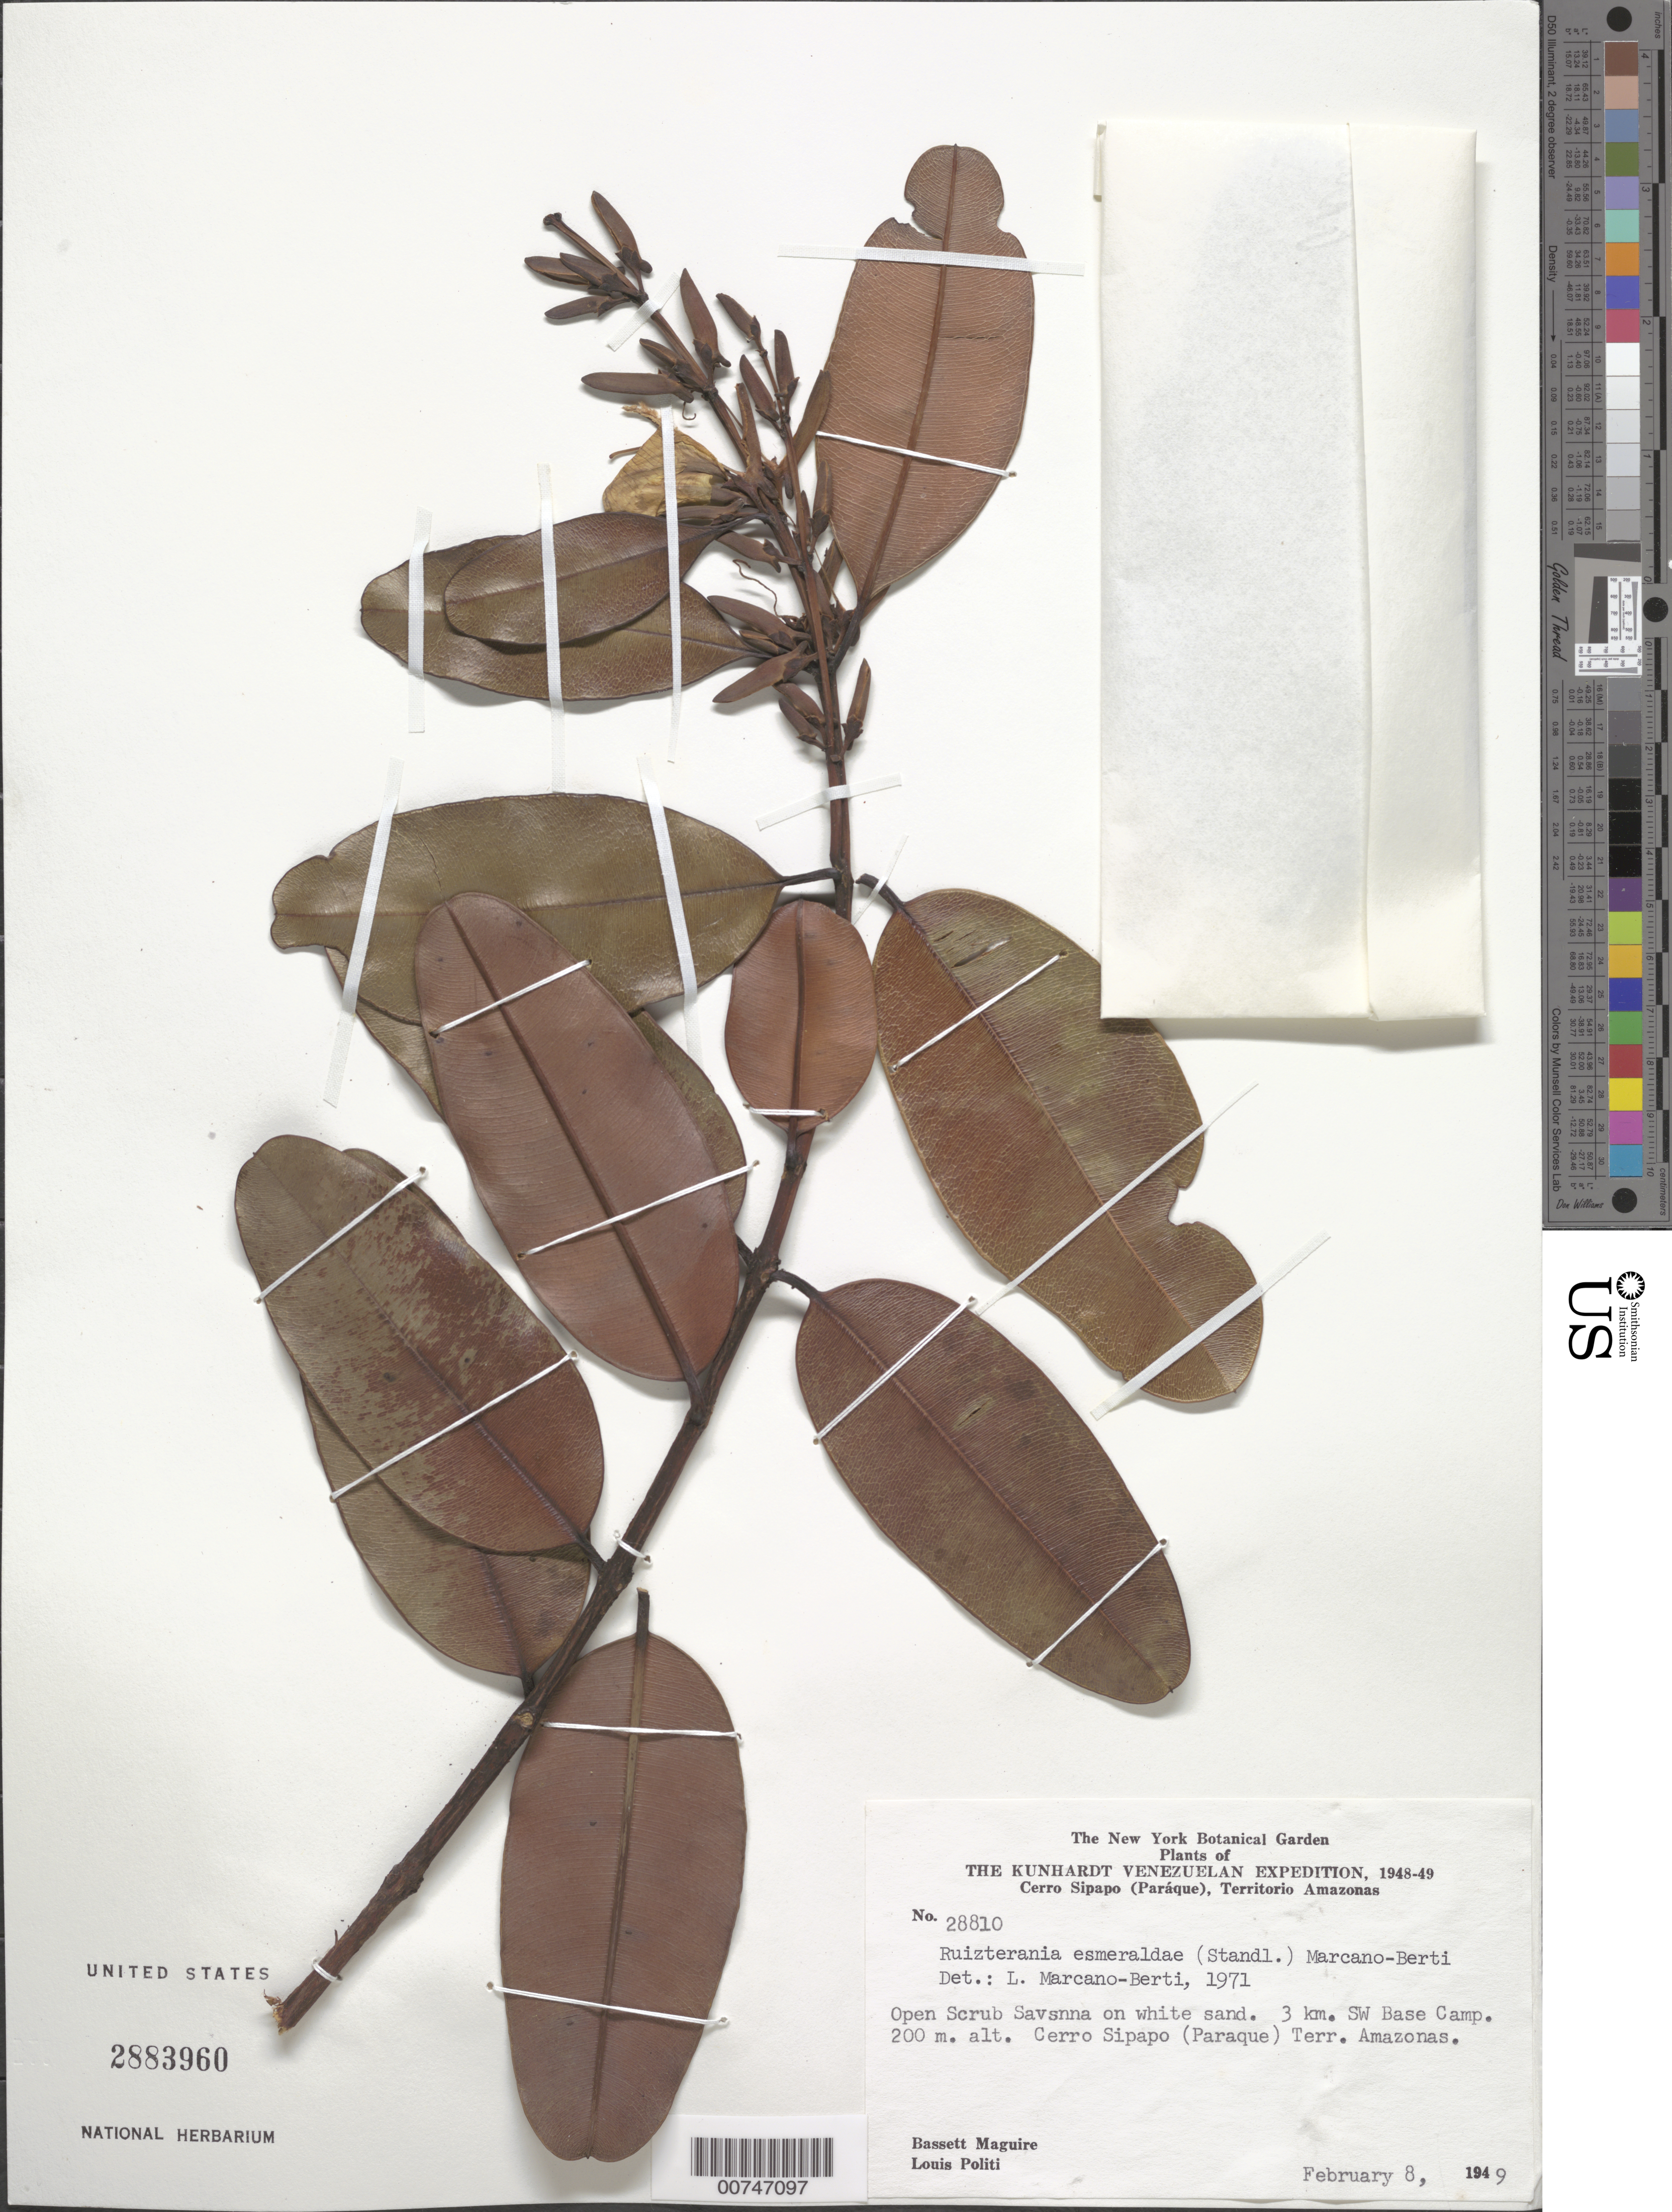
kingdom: Plantae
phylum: Tracheophyta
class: Magnoliopsida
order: Myrtales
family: Vochysiaceae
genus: Ruizterania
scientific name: Ruizterania esmeraldae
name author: (Standl.) Marc.-Berti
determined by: Marcano-Berti, L.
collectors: B. Maguire & L. Politi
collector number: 28810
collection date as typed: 8-Feb-49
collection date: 1949-02-08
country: Venezuela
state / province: Amazonas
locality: Cerro Sipapo (Paráque), Base Camp, 3 km SW of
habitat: Open scrub savanna on white sand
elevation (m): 200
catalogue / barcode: US 2883960